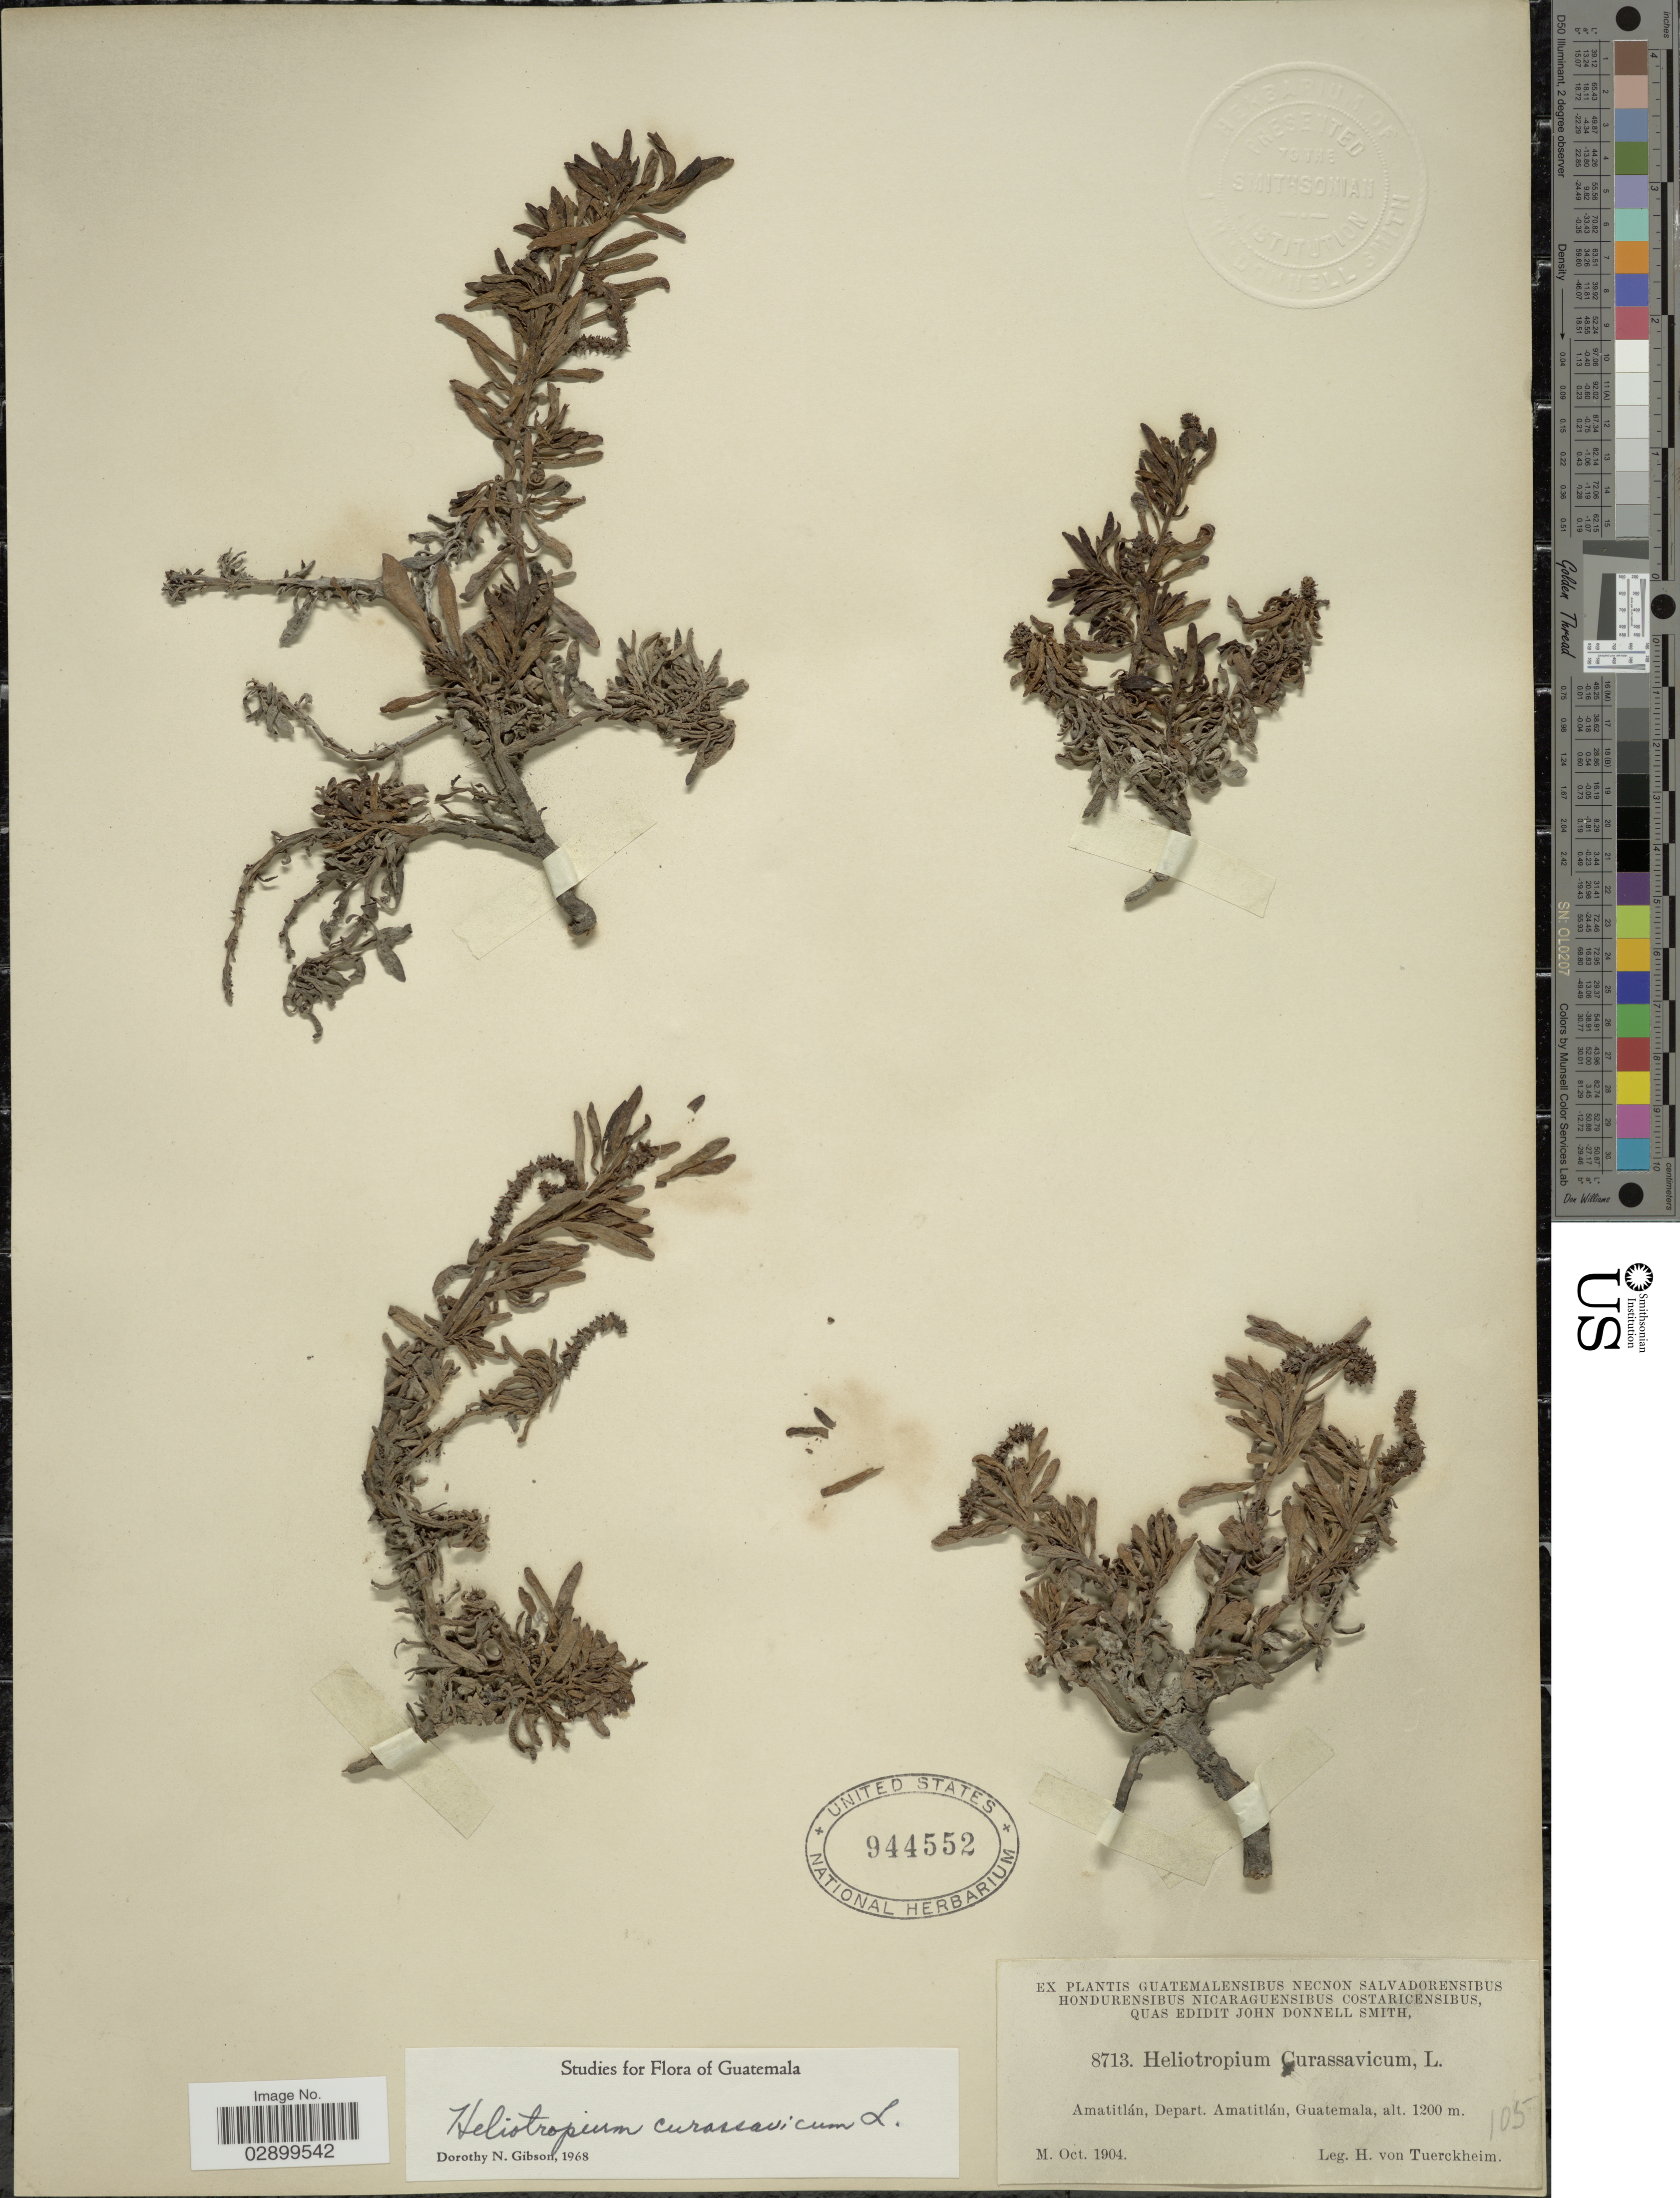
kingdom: Plantae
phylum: Tracheophyta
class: Magnoliopsida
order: Boraginales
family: Heliotropiaceae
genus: Heliotropium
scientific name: Heliotropium curassavicum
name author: L.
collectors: H. von Türckheim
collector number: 8713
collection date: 1904-10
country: Guatemala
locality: Amatitlán, Depart. Amatitlán.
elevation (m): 1200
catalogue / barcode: US 944552